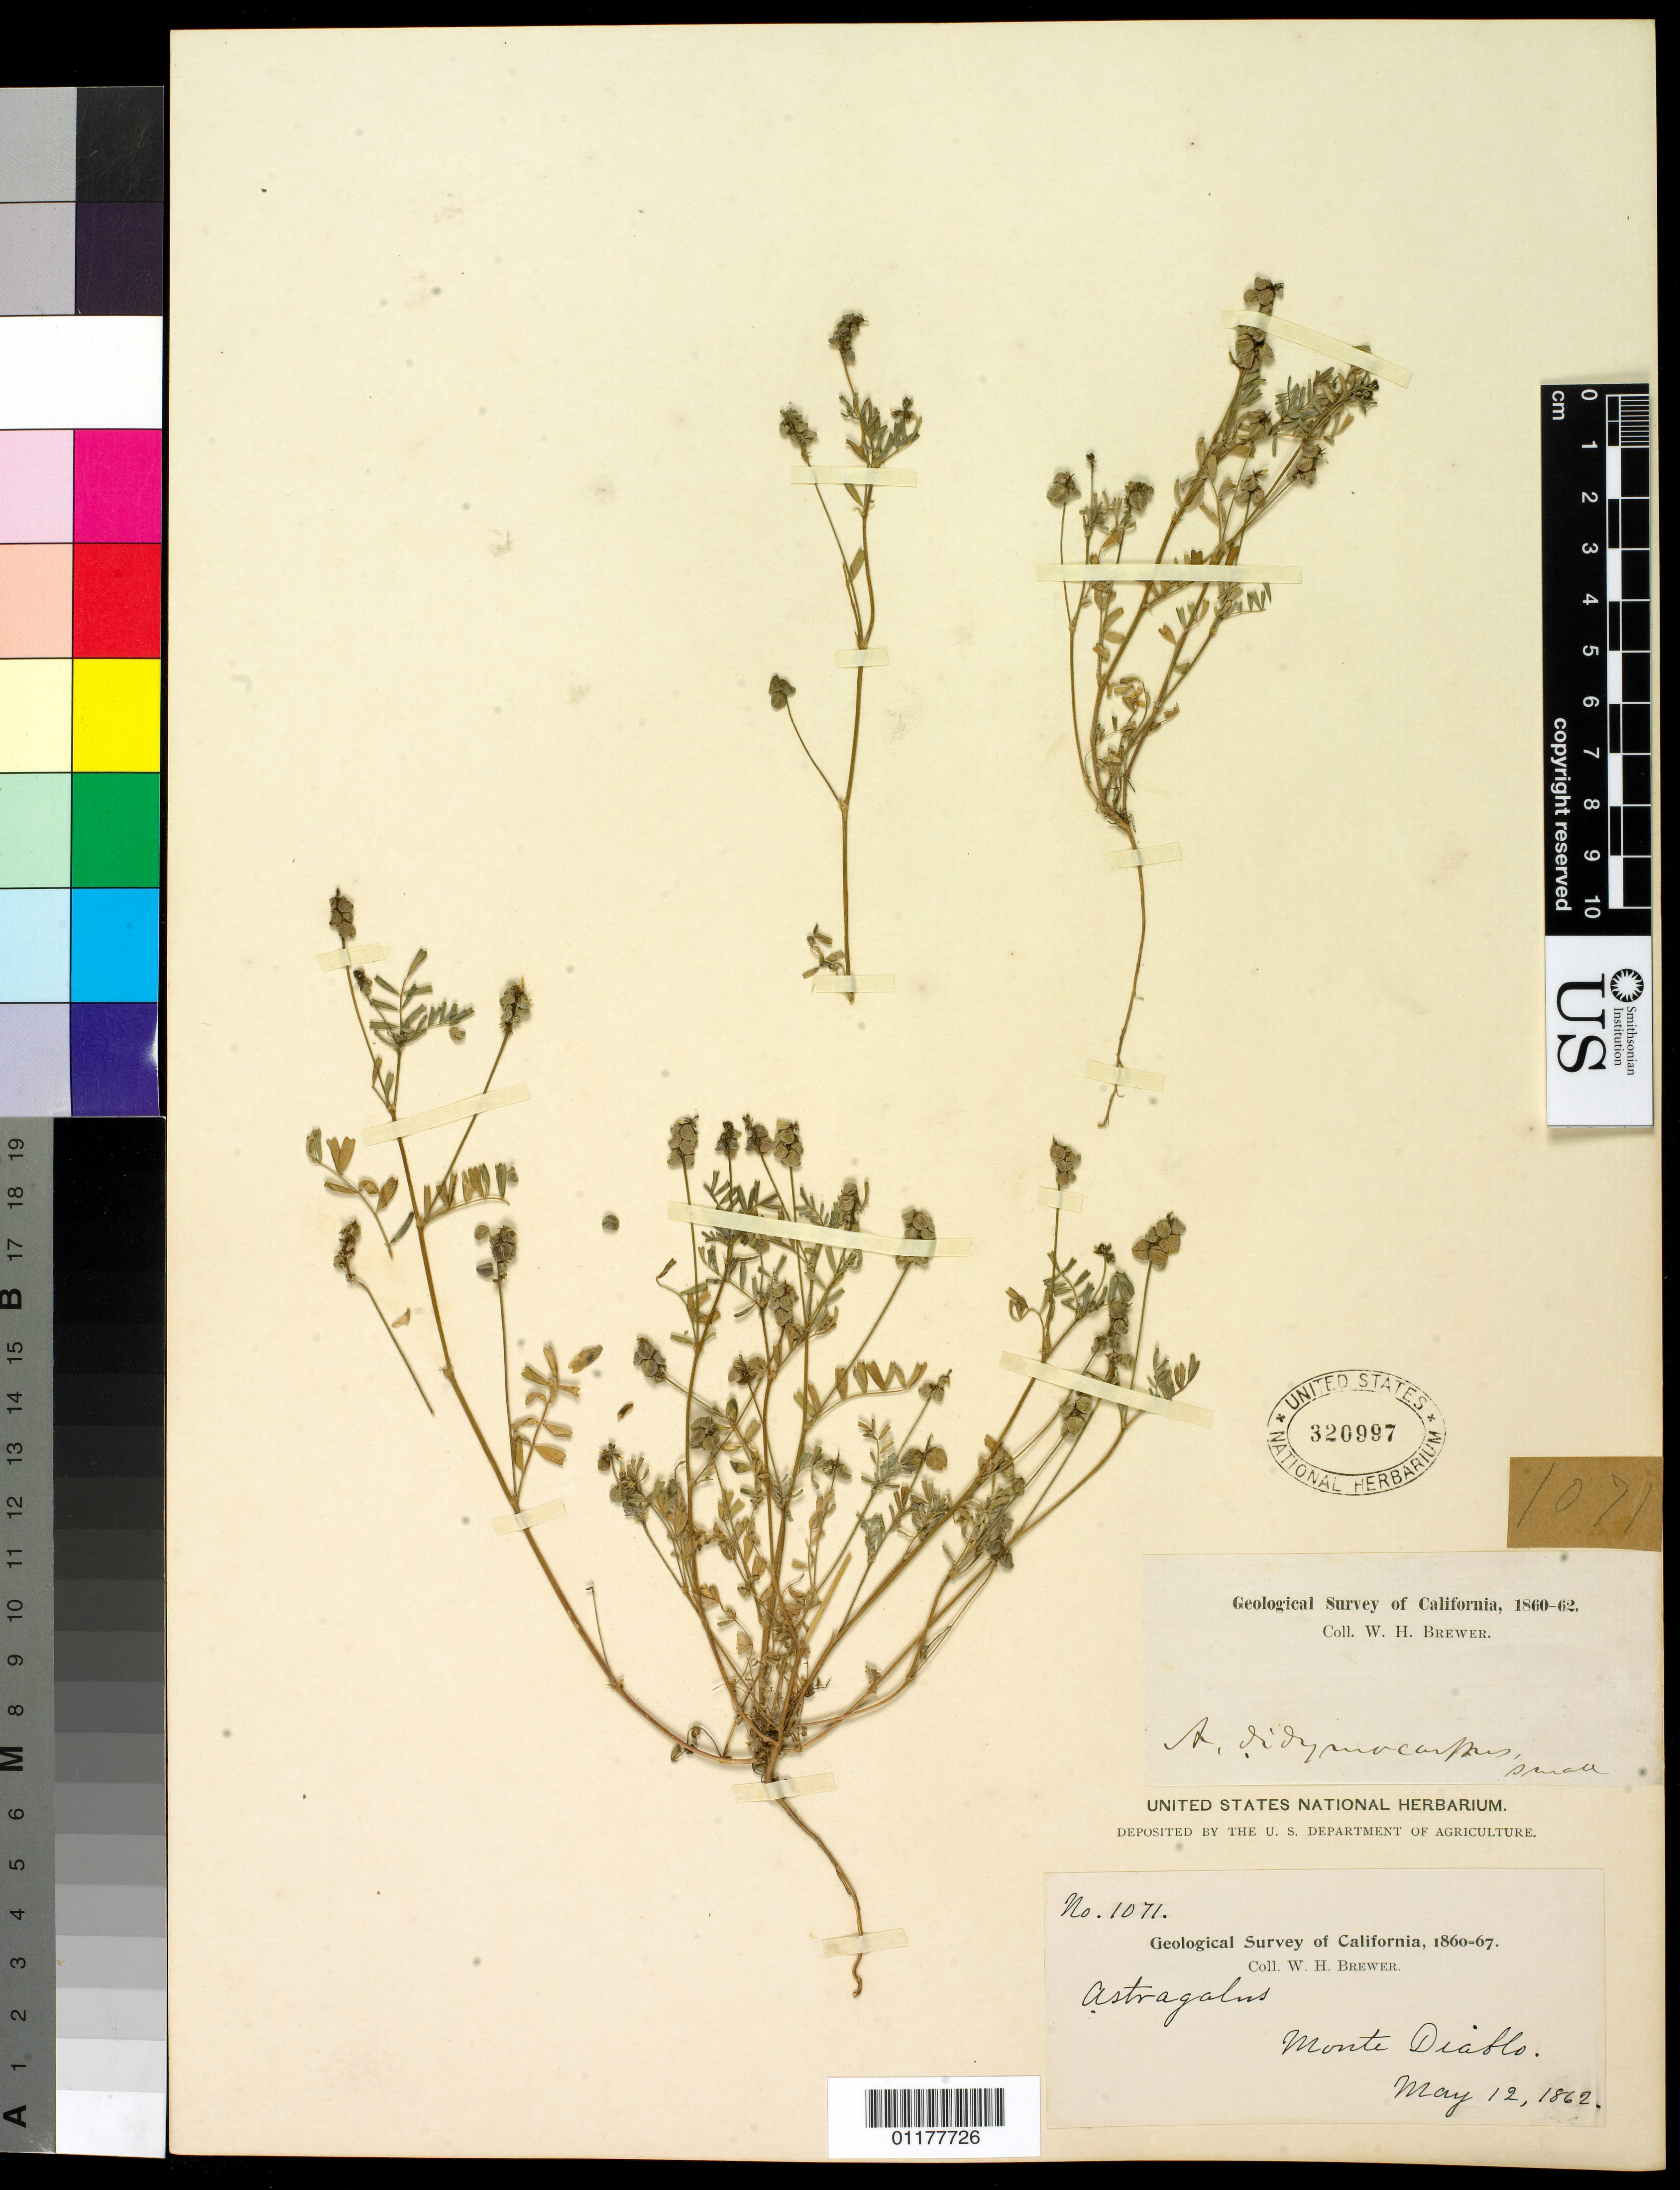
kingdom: Plantae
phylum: Tracheophyta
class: Magnoliopsida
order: Fabales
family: Fabaceae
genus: Astragalus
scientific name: Astragalus didymocarpus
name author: Hook. & Arn.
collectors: W. H. Brewer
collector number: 1071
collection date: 1862-05-12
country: United States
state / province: California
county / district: Contra Costa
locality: Monte Diablo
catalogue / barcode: US 320997